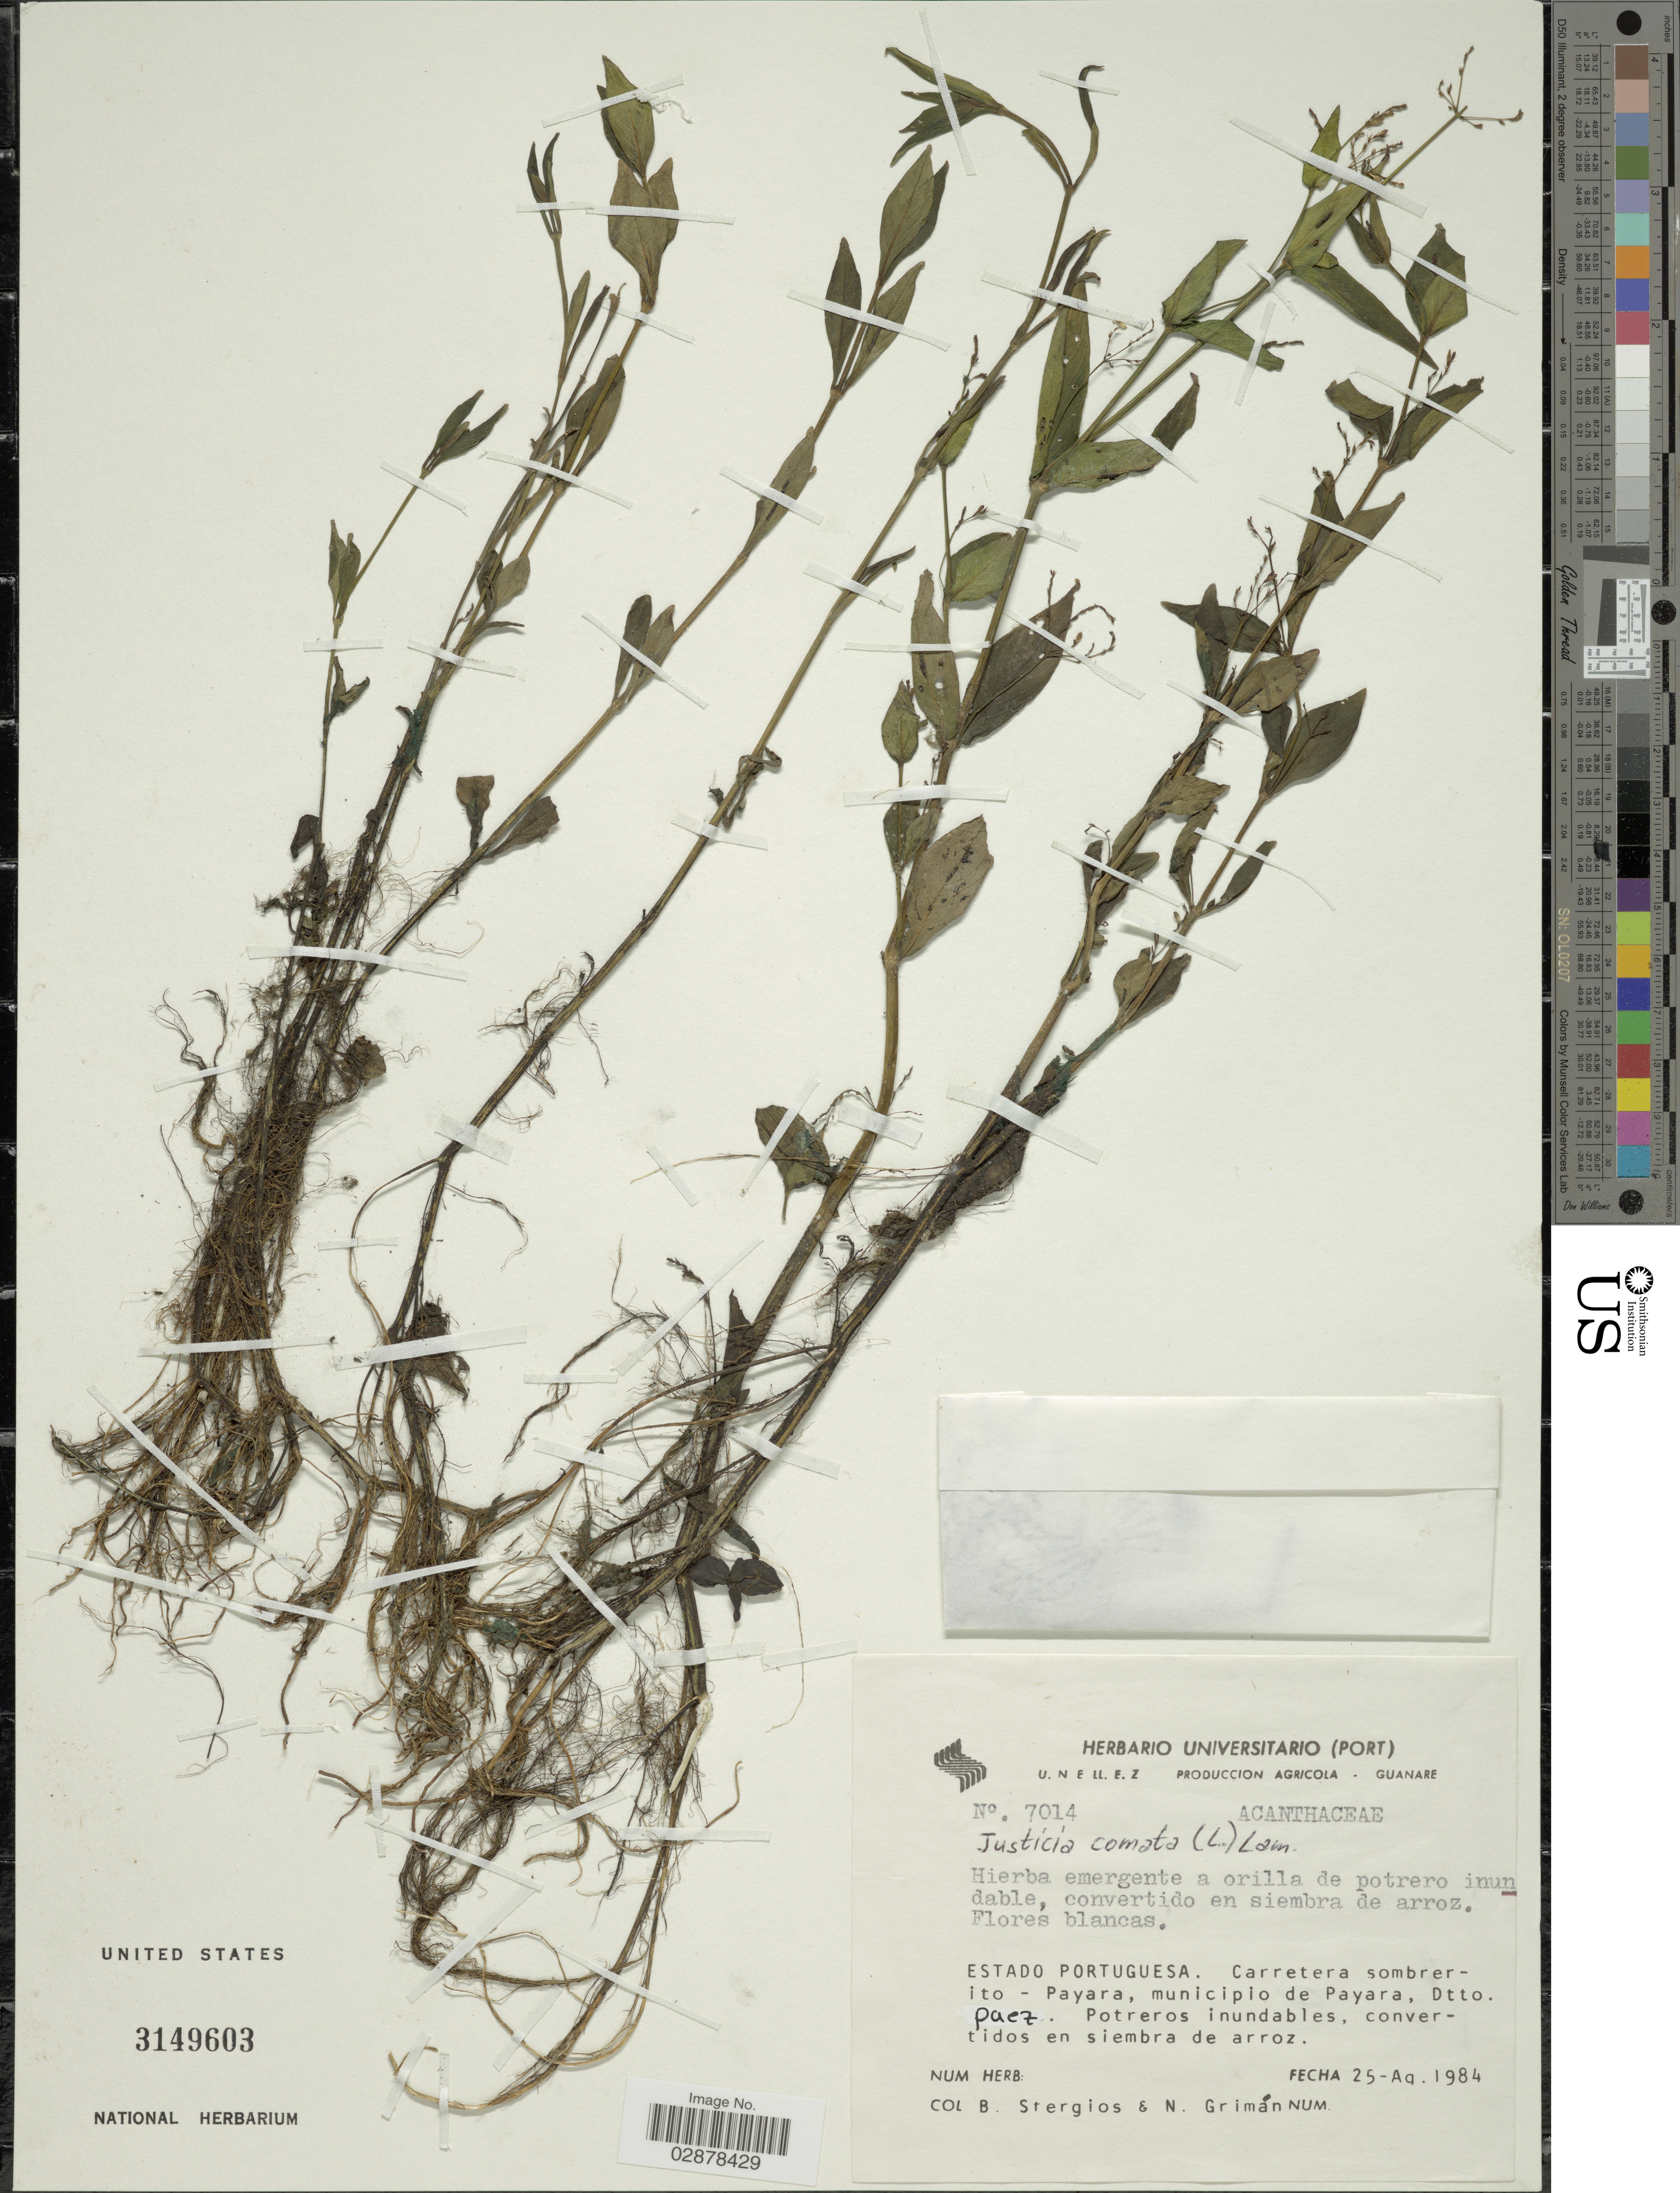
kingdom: Plantae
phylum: Tracheophyta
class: Magnoliopsida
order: Lamiales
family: Acanthaceae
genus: Justicia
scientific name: Justicia comata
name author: (L.) Lam.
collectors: B. G. Stergios & N. Grimán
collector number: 7014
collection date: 1984-08-25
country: Venezuela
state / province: Portuguesa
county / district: Paez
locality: Carretera Sombrerito - Payara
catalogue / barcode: US 3149603